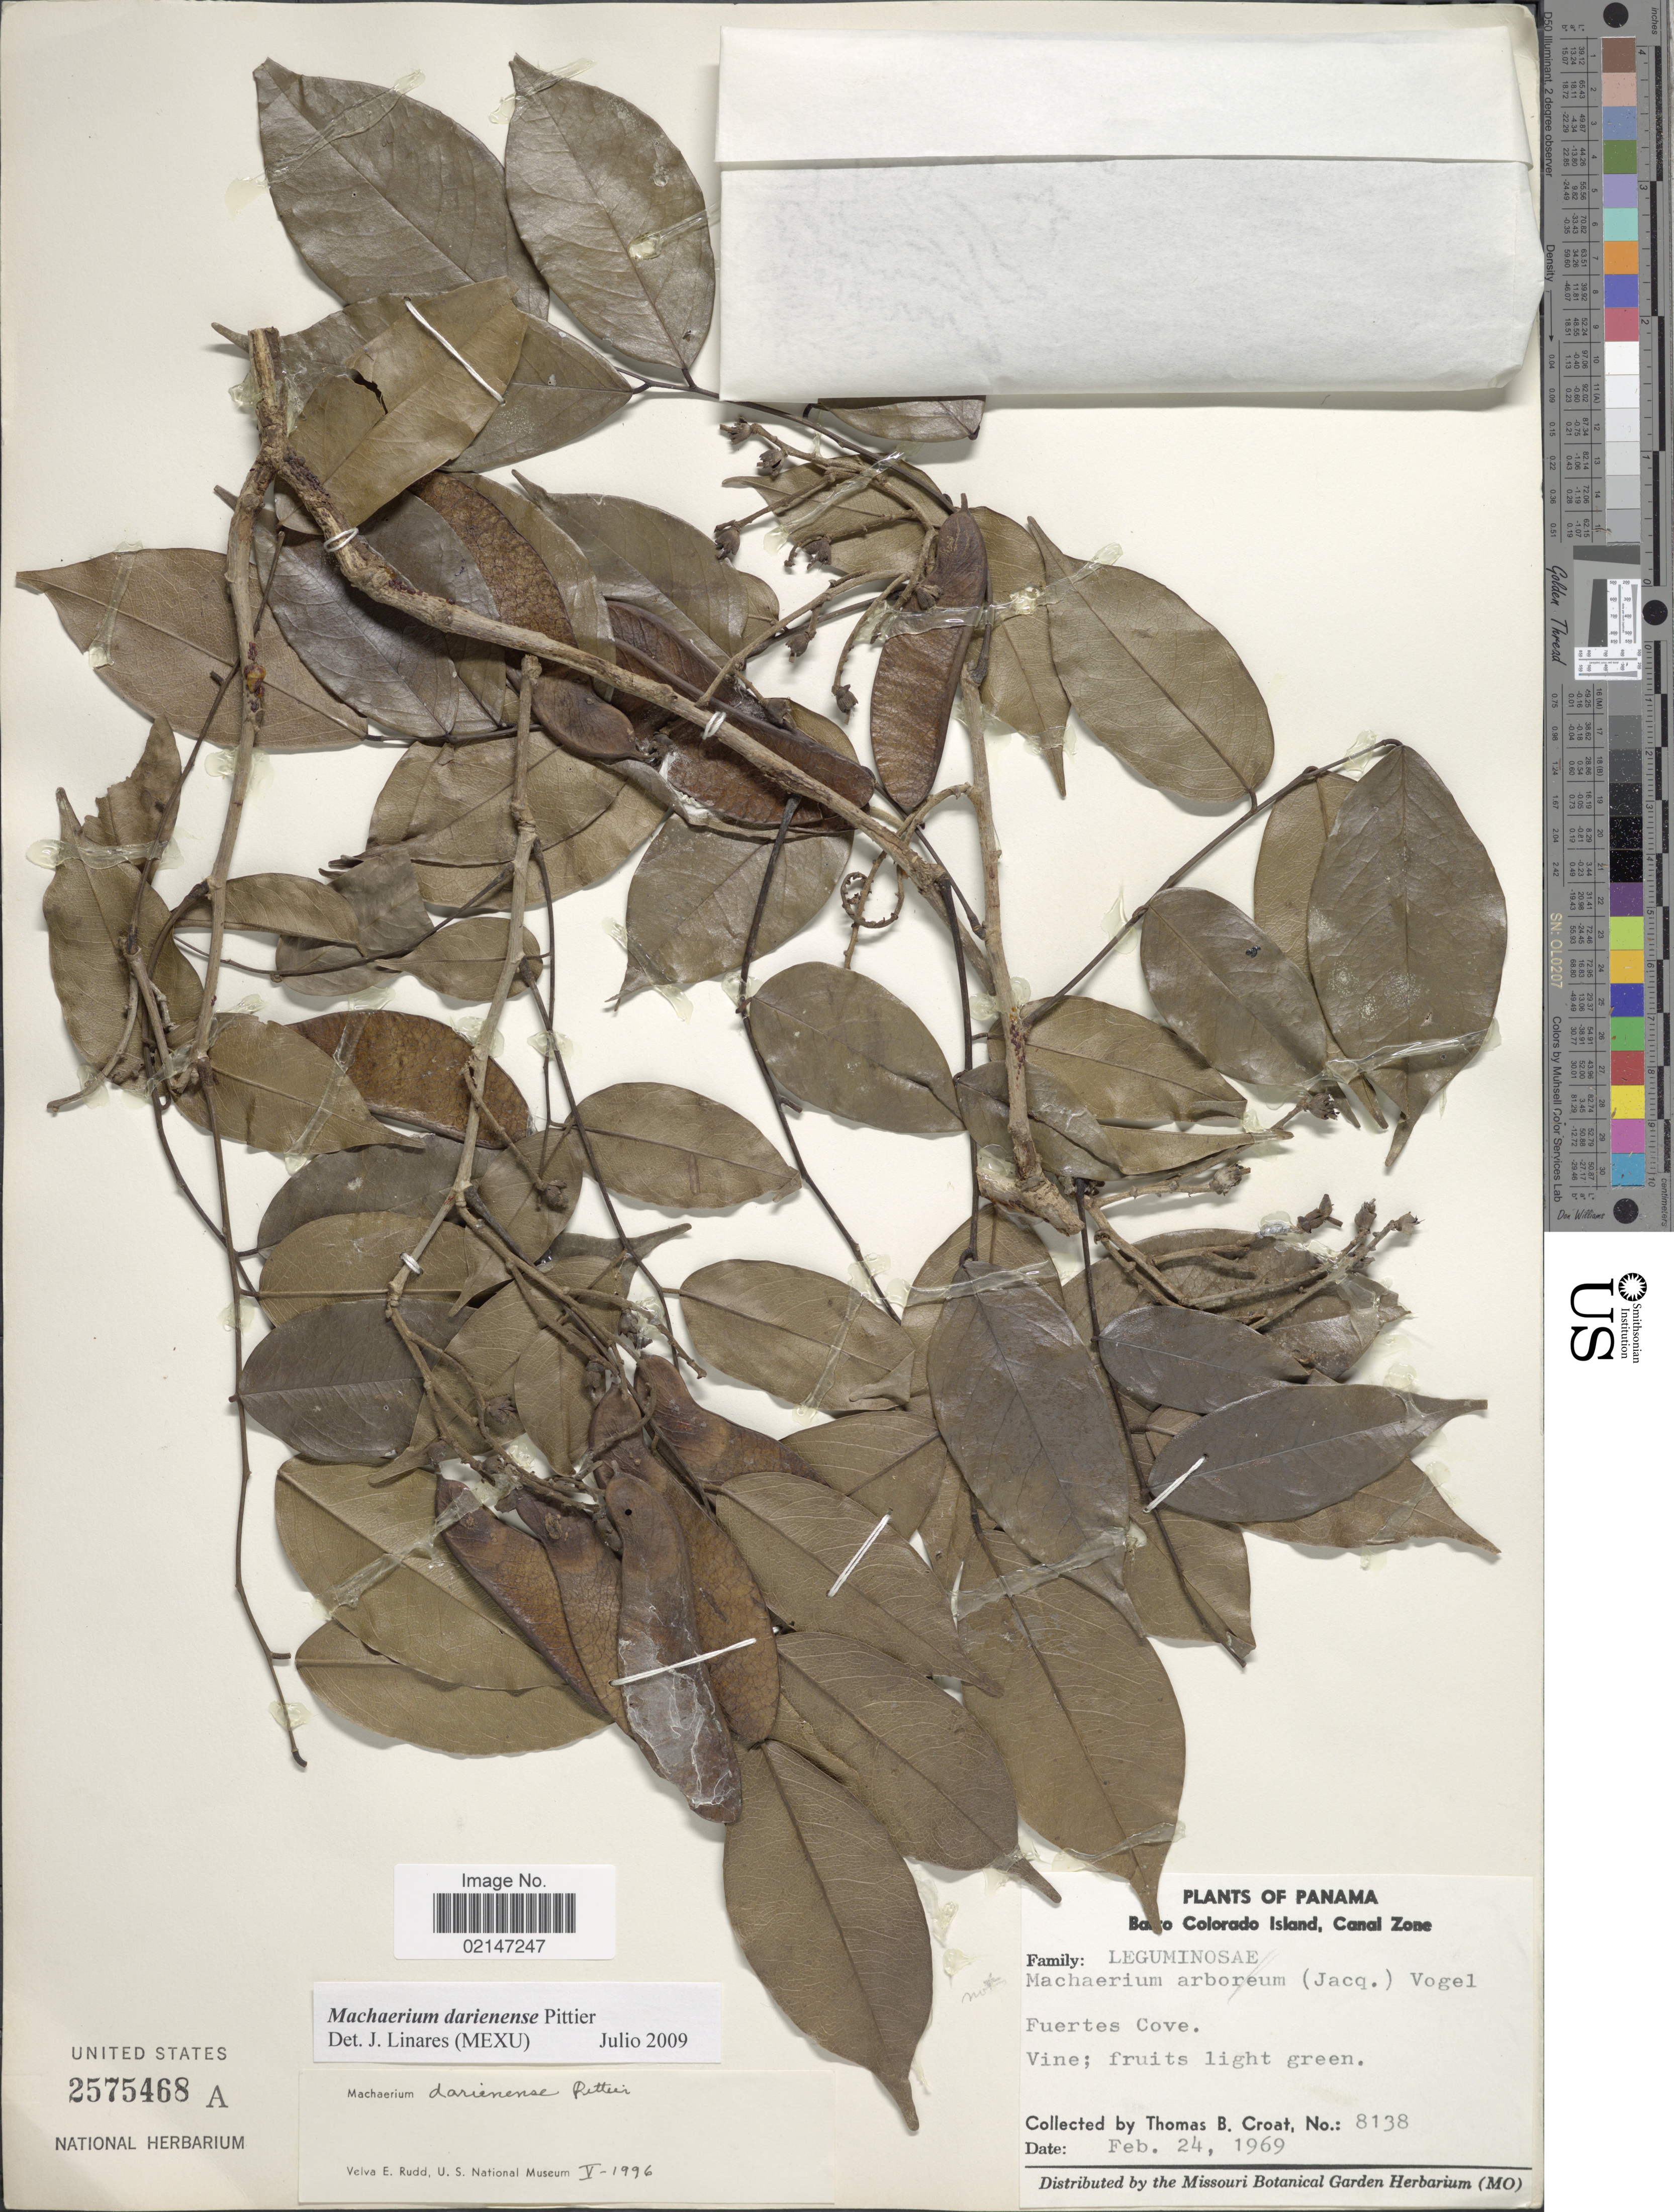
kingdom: Plantae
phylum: Tracheophyta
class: Magnoliopsida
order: Fabales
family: Fabaceae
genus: Machaerium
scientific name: Machaerium darienense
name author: Pittier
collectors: T. B. Croat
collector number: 8138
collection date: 1969-02-24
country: Panama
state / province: Panamá Oeste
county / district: Canal Zone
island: Barro Colorado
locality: Barro Colorado Island, Canal Zone, Fuertes Cove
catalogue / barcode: US 2575468A